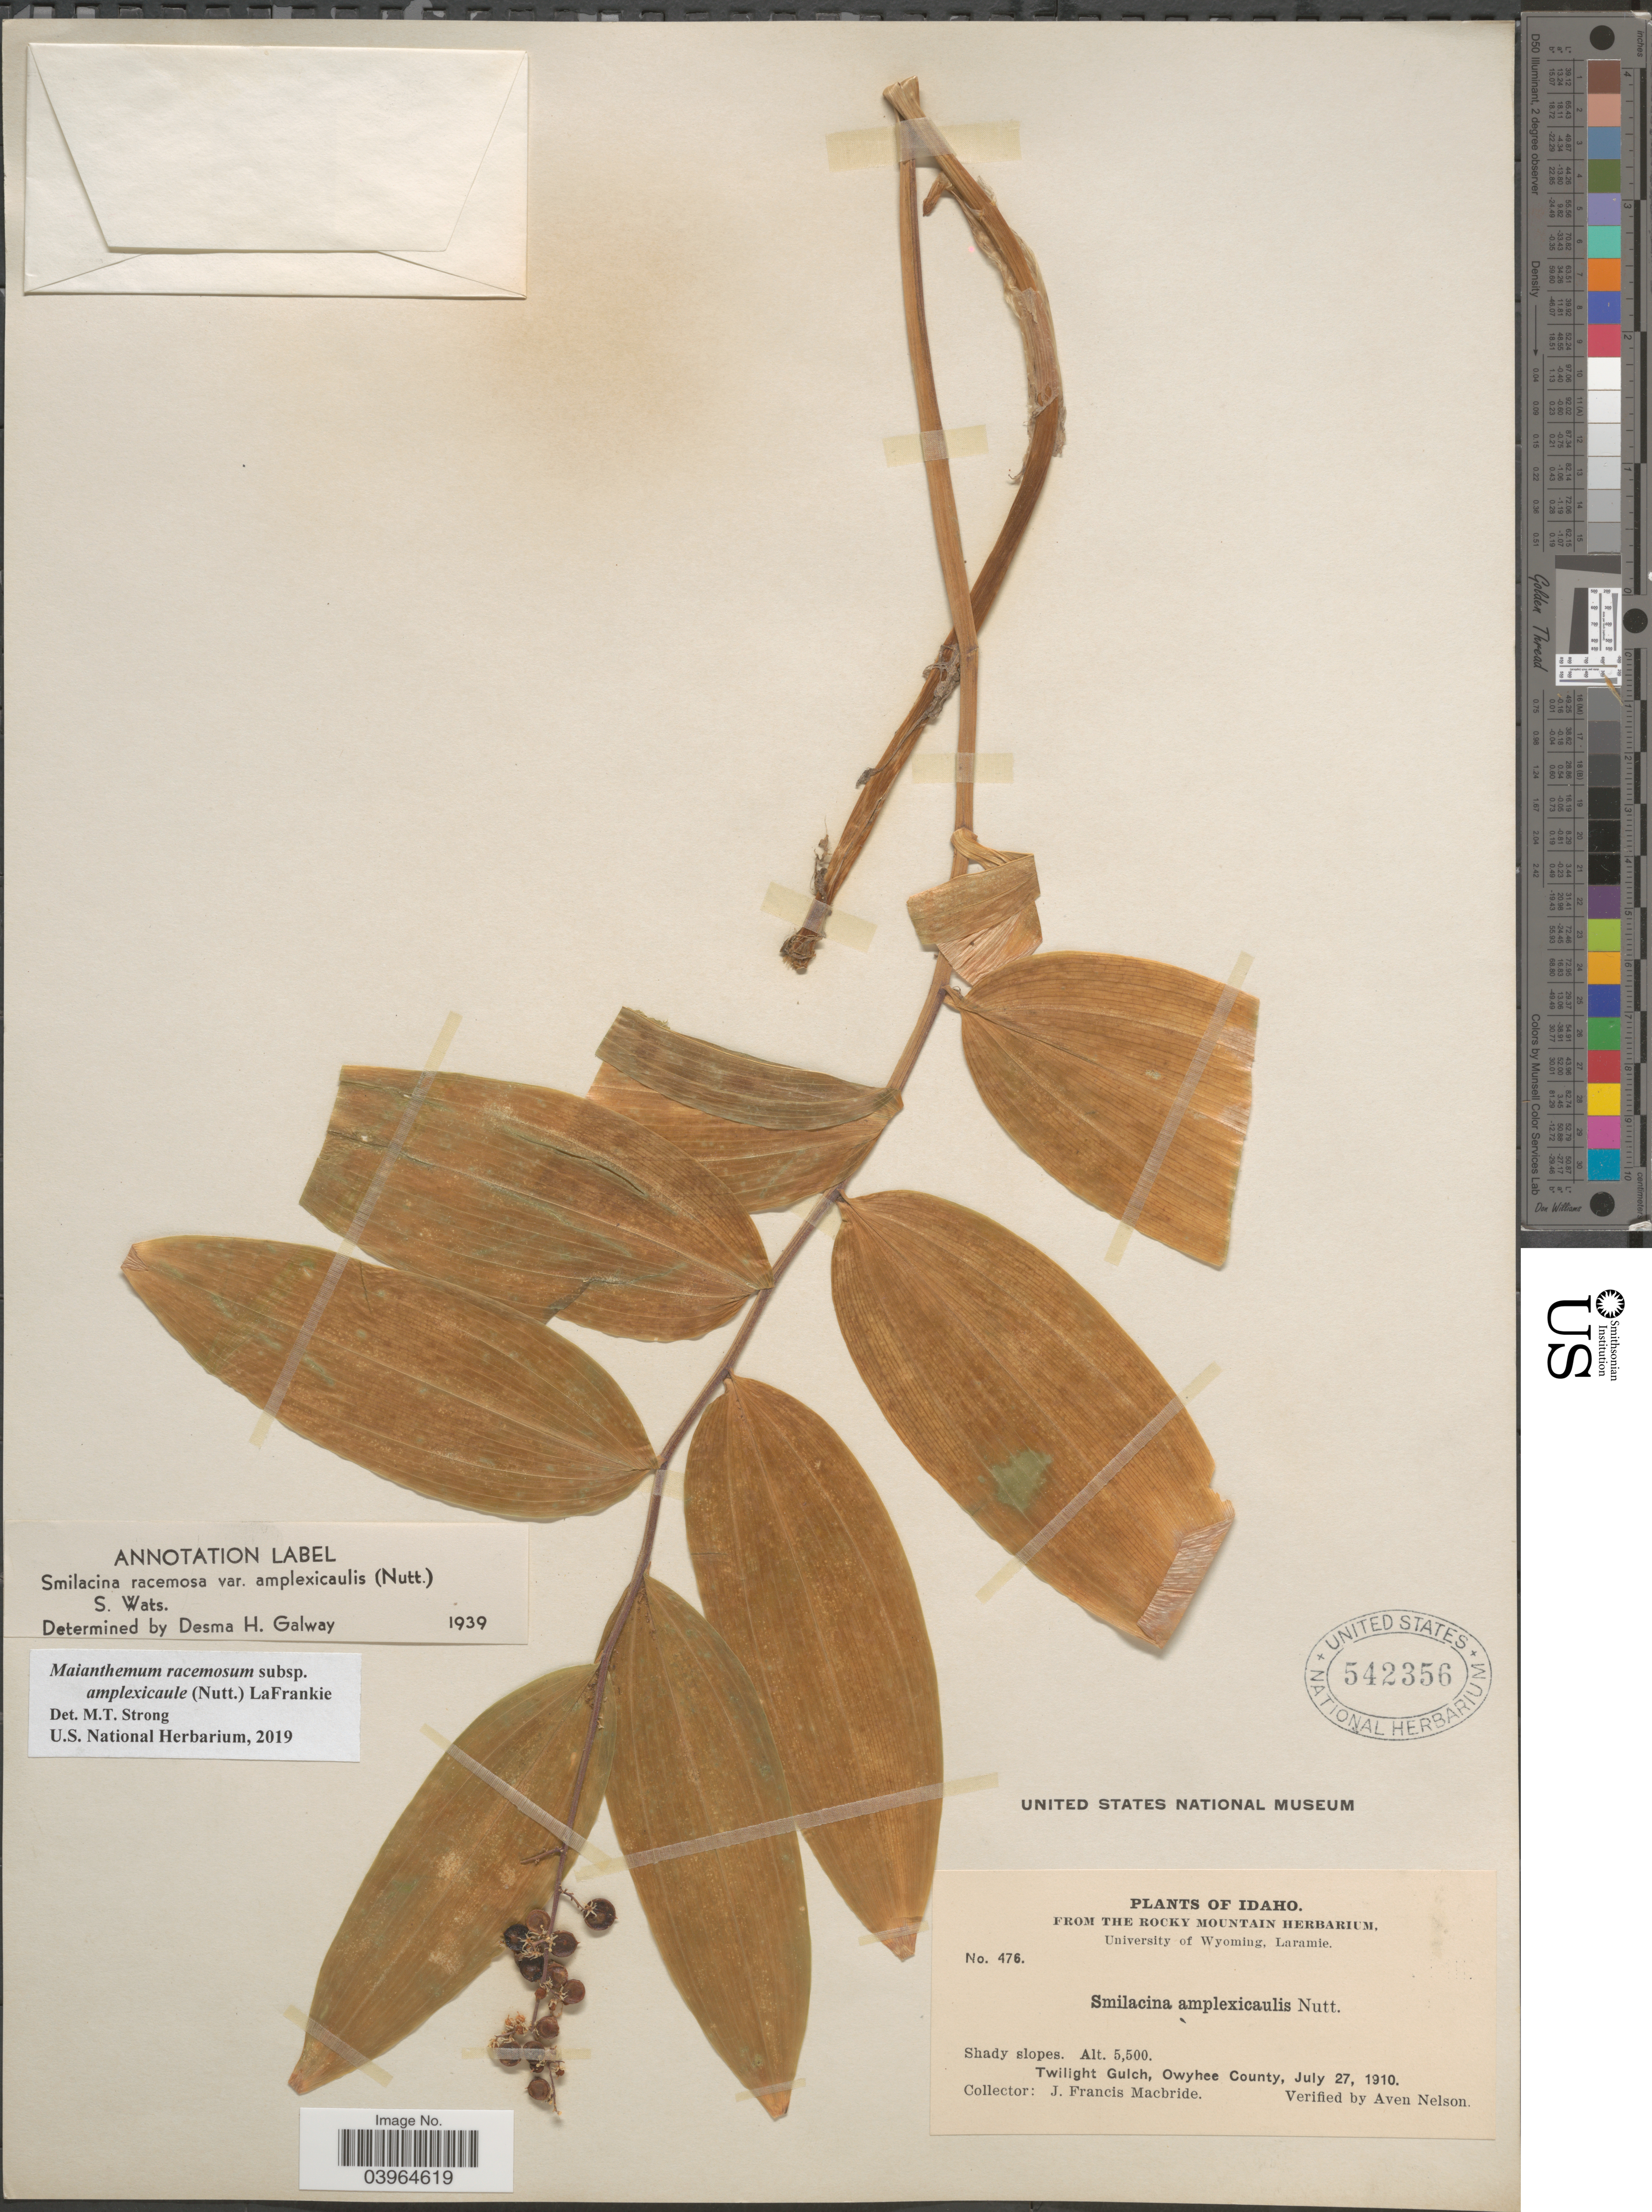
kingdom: Plantae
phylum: Tracheophyta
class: Liliopsida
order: Asparagales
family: Asparagaceae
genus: Maianthemum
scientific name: Maianthemum racemosum subsp. amplexicaule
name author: (Nutt.) LaFrankie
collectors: J. F. Macbride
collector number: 476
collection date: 1910-07-27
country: United States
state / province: Idaho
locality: Twilight Gulch, Owyhee County.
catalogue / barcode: US 542356